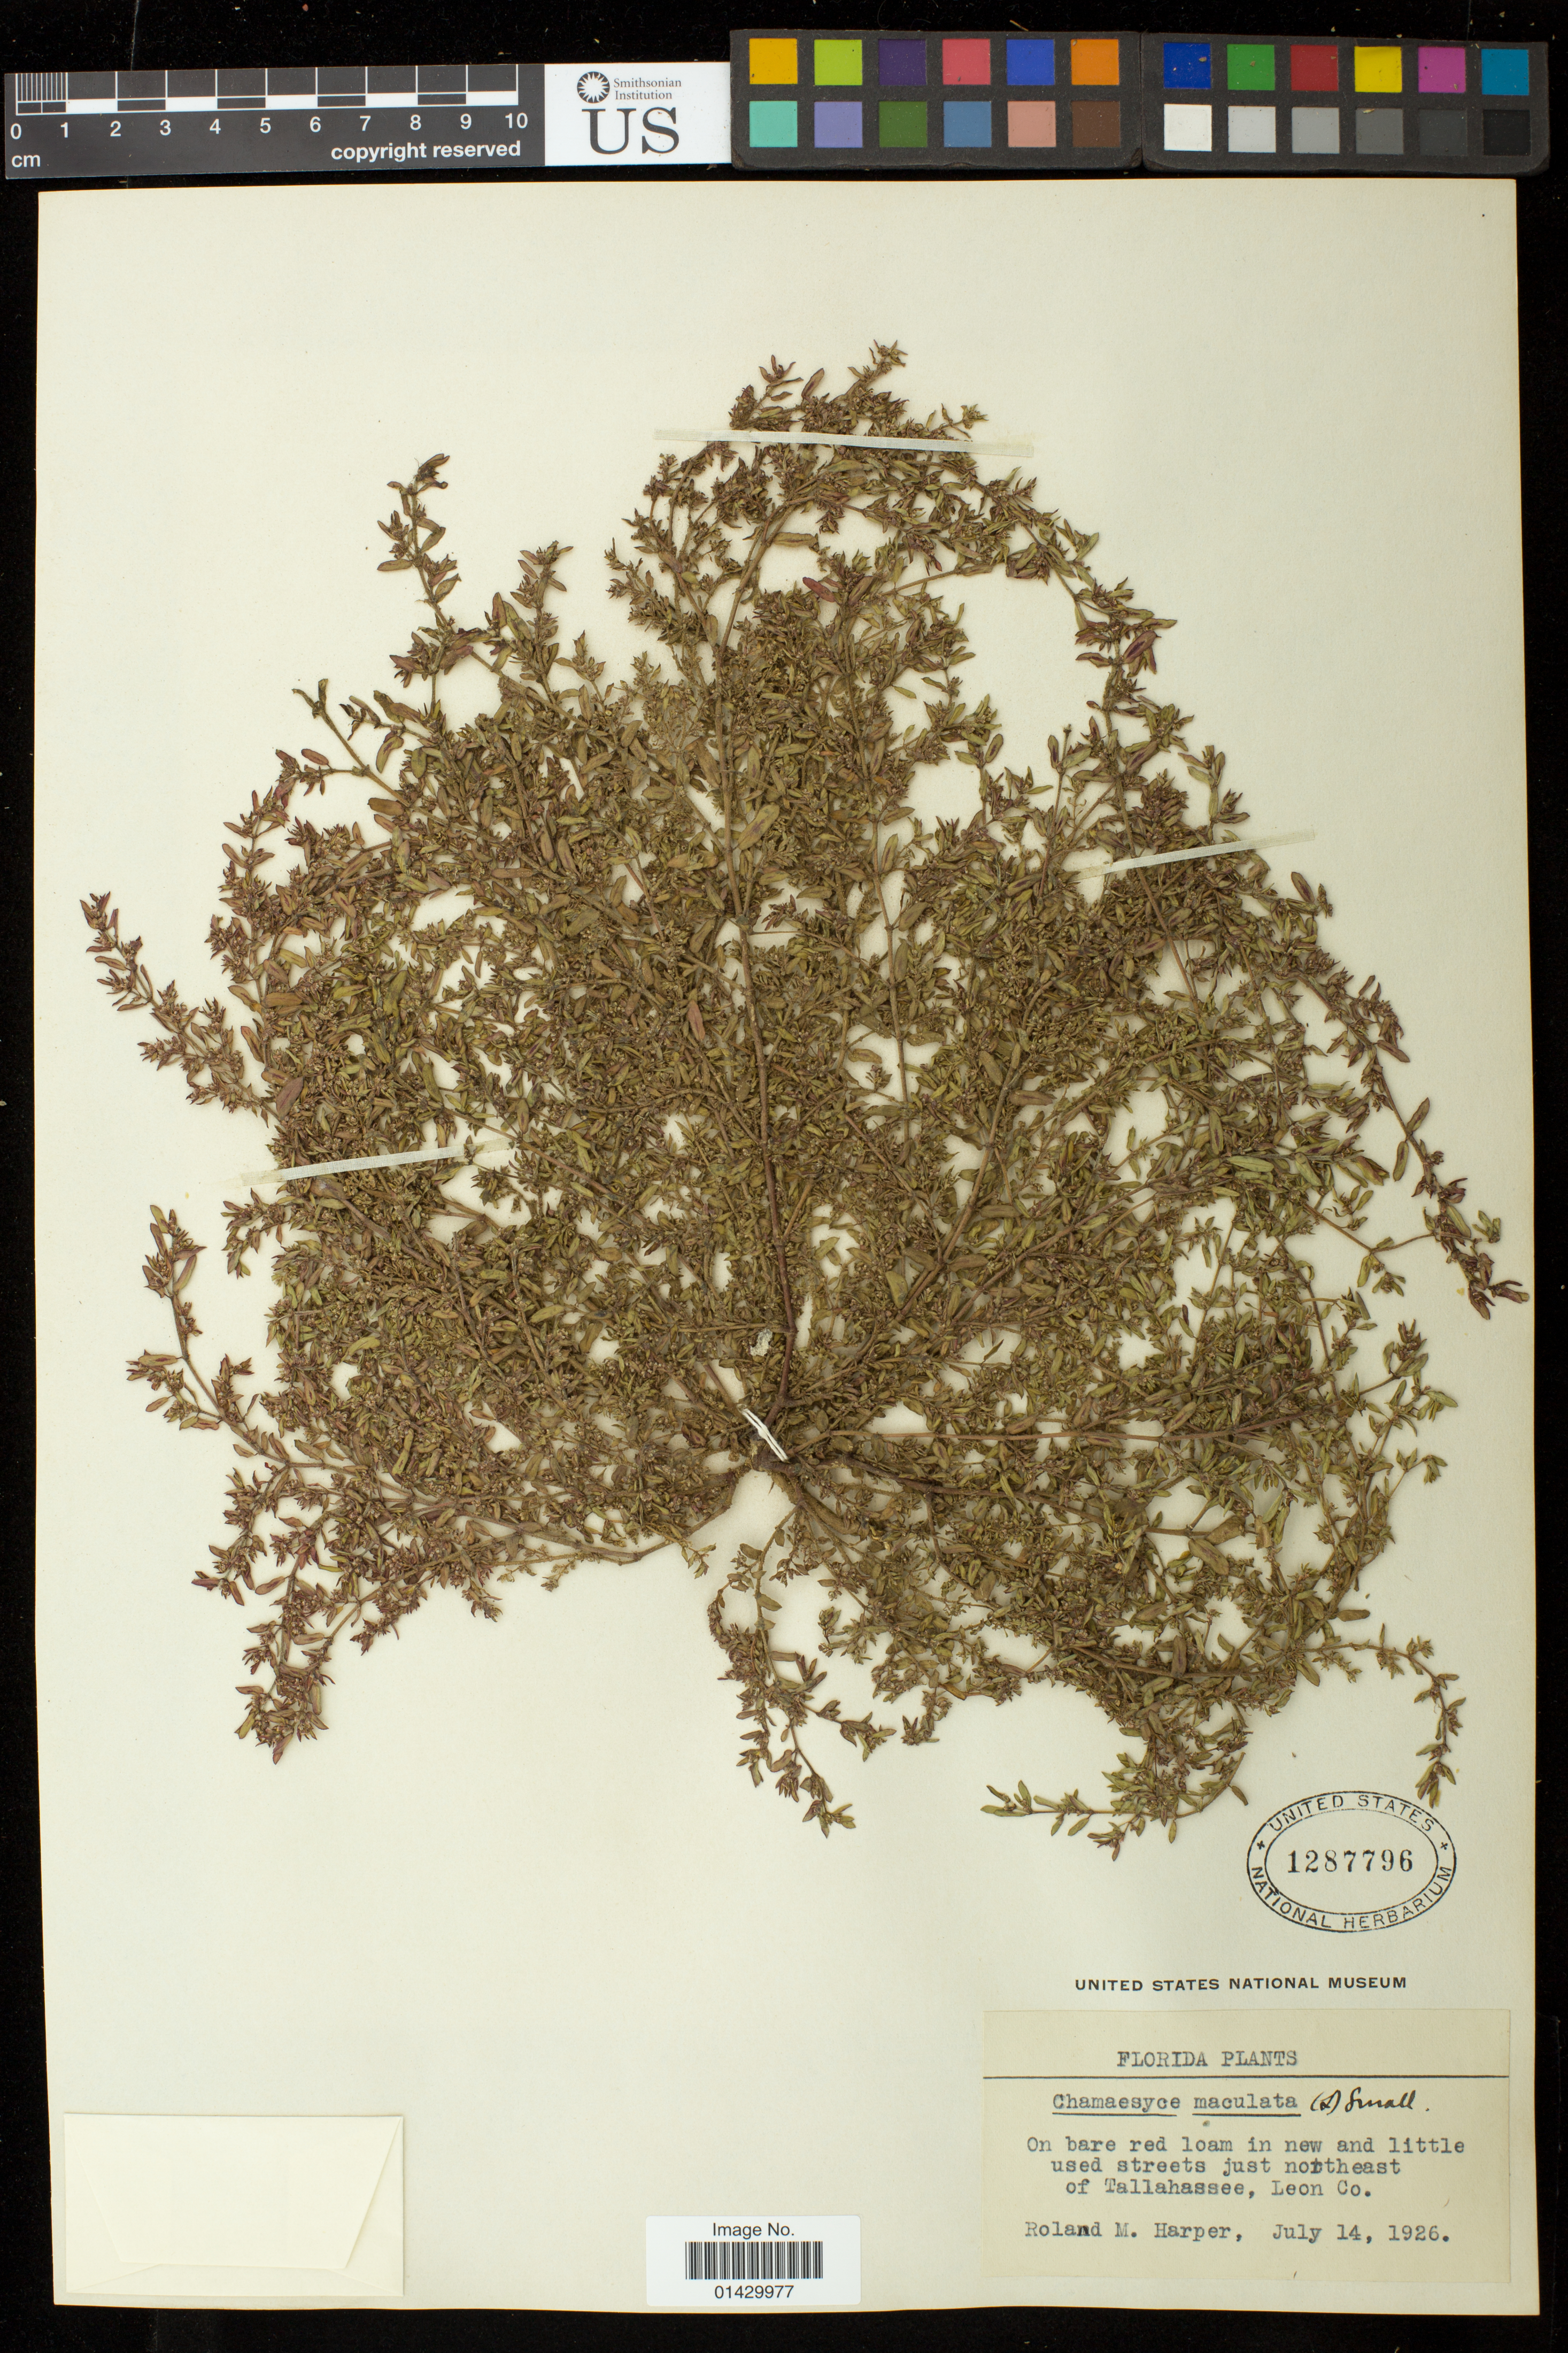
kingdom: Plantae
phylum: Tracheophyta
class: Magnoliopsida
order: Malpighiales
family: Euphorbiaceae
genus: Euphorbia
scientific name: Euphorbia maculata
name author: L.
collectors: R. M. Harper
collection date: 1926-07-14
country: United States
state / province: Florida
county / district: Leon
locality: Northeast of Tallahassee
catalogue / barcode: US 1287796